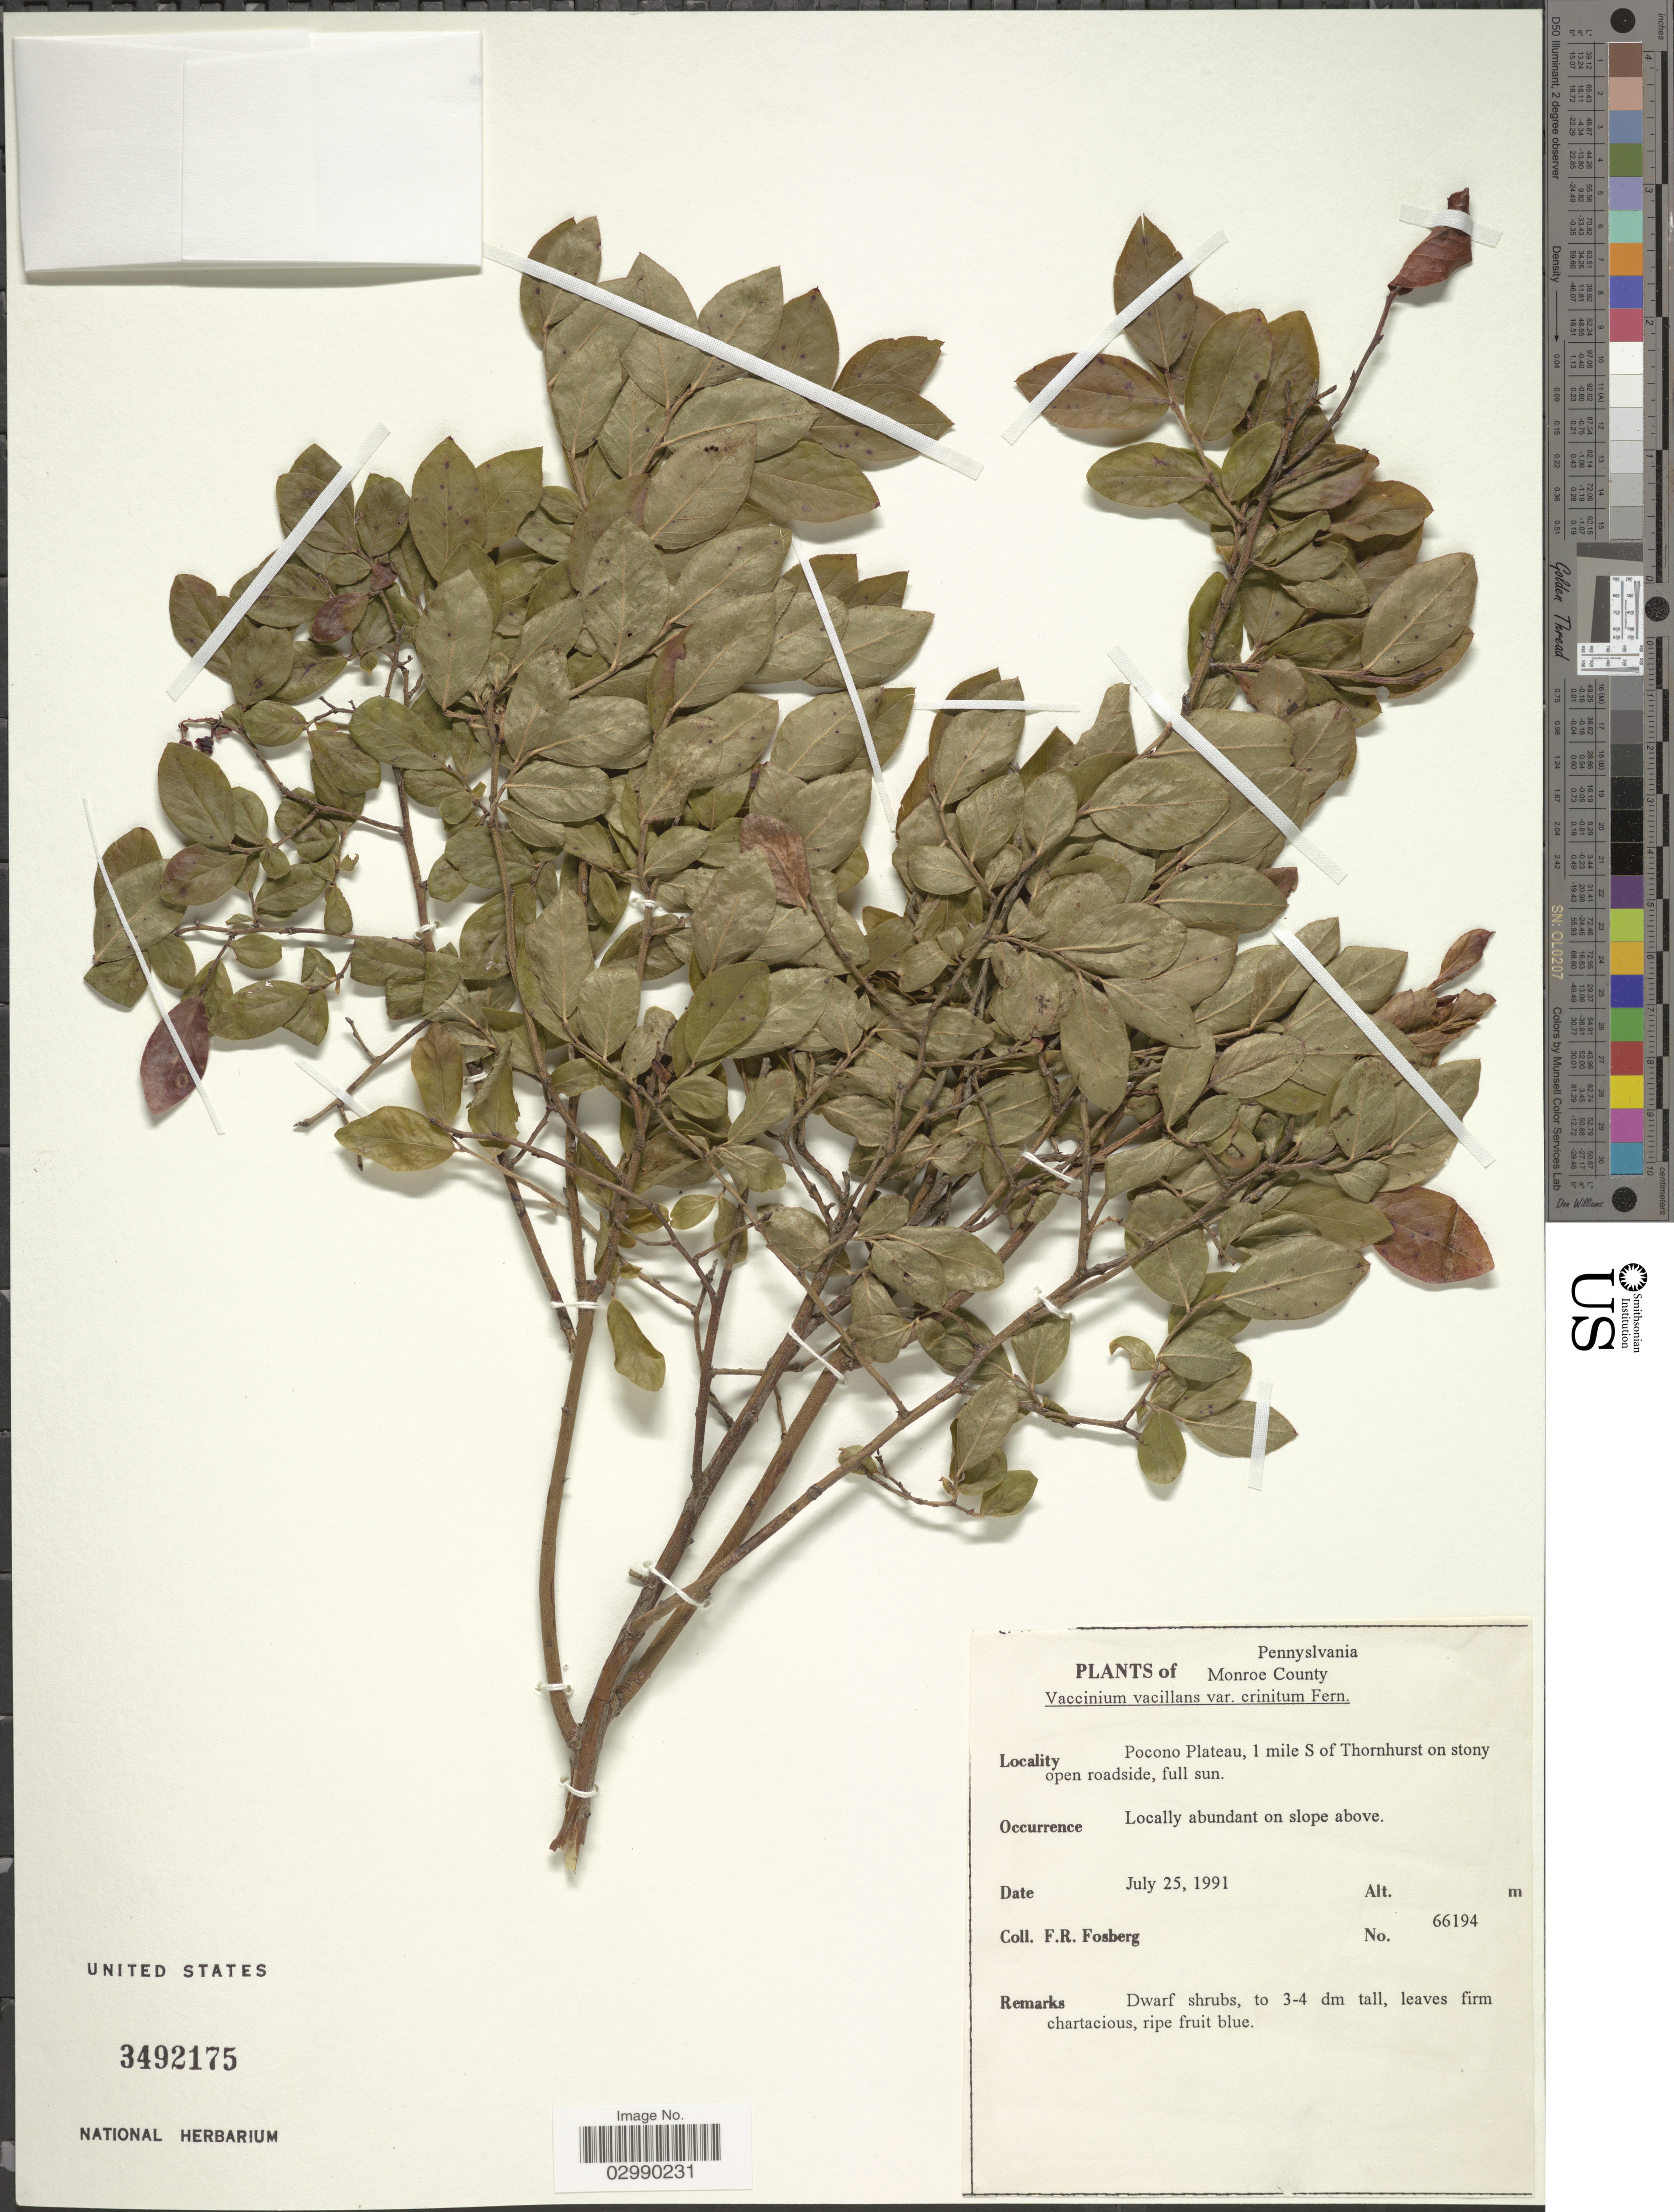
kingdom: Plantae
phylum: Tracheophyta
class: Magnoliopsida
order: Ericales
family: Ericaceae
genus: Vaccinium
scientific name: Vaccinium vacillans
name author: Kalm ex Torr.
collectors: F. R. Fosberg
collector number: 66194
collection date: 1991-07-25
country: United States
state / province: Pennsylvania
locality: Monroe County, Pocono Plateau, 1 mile S of Thornhurst on stony open roadside.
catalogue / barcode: US 3492175